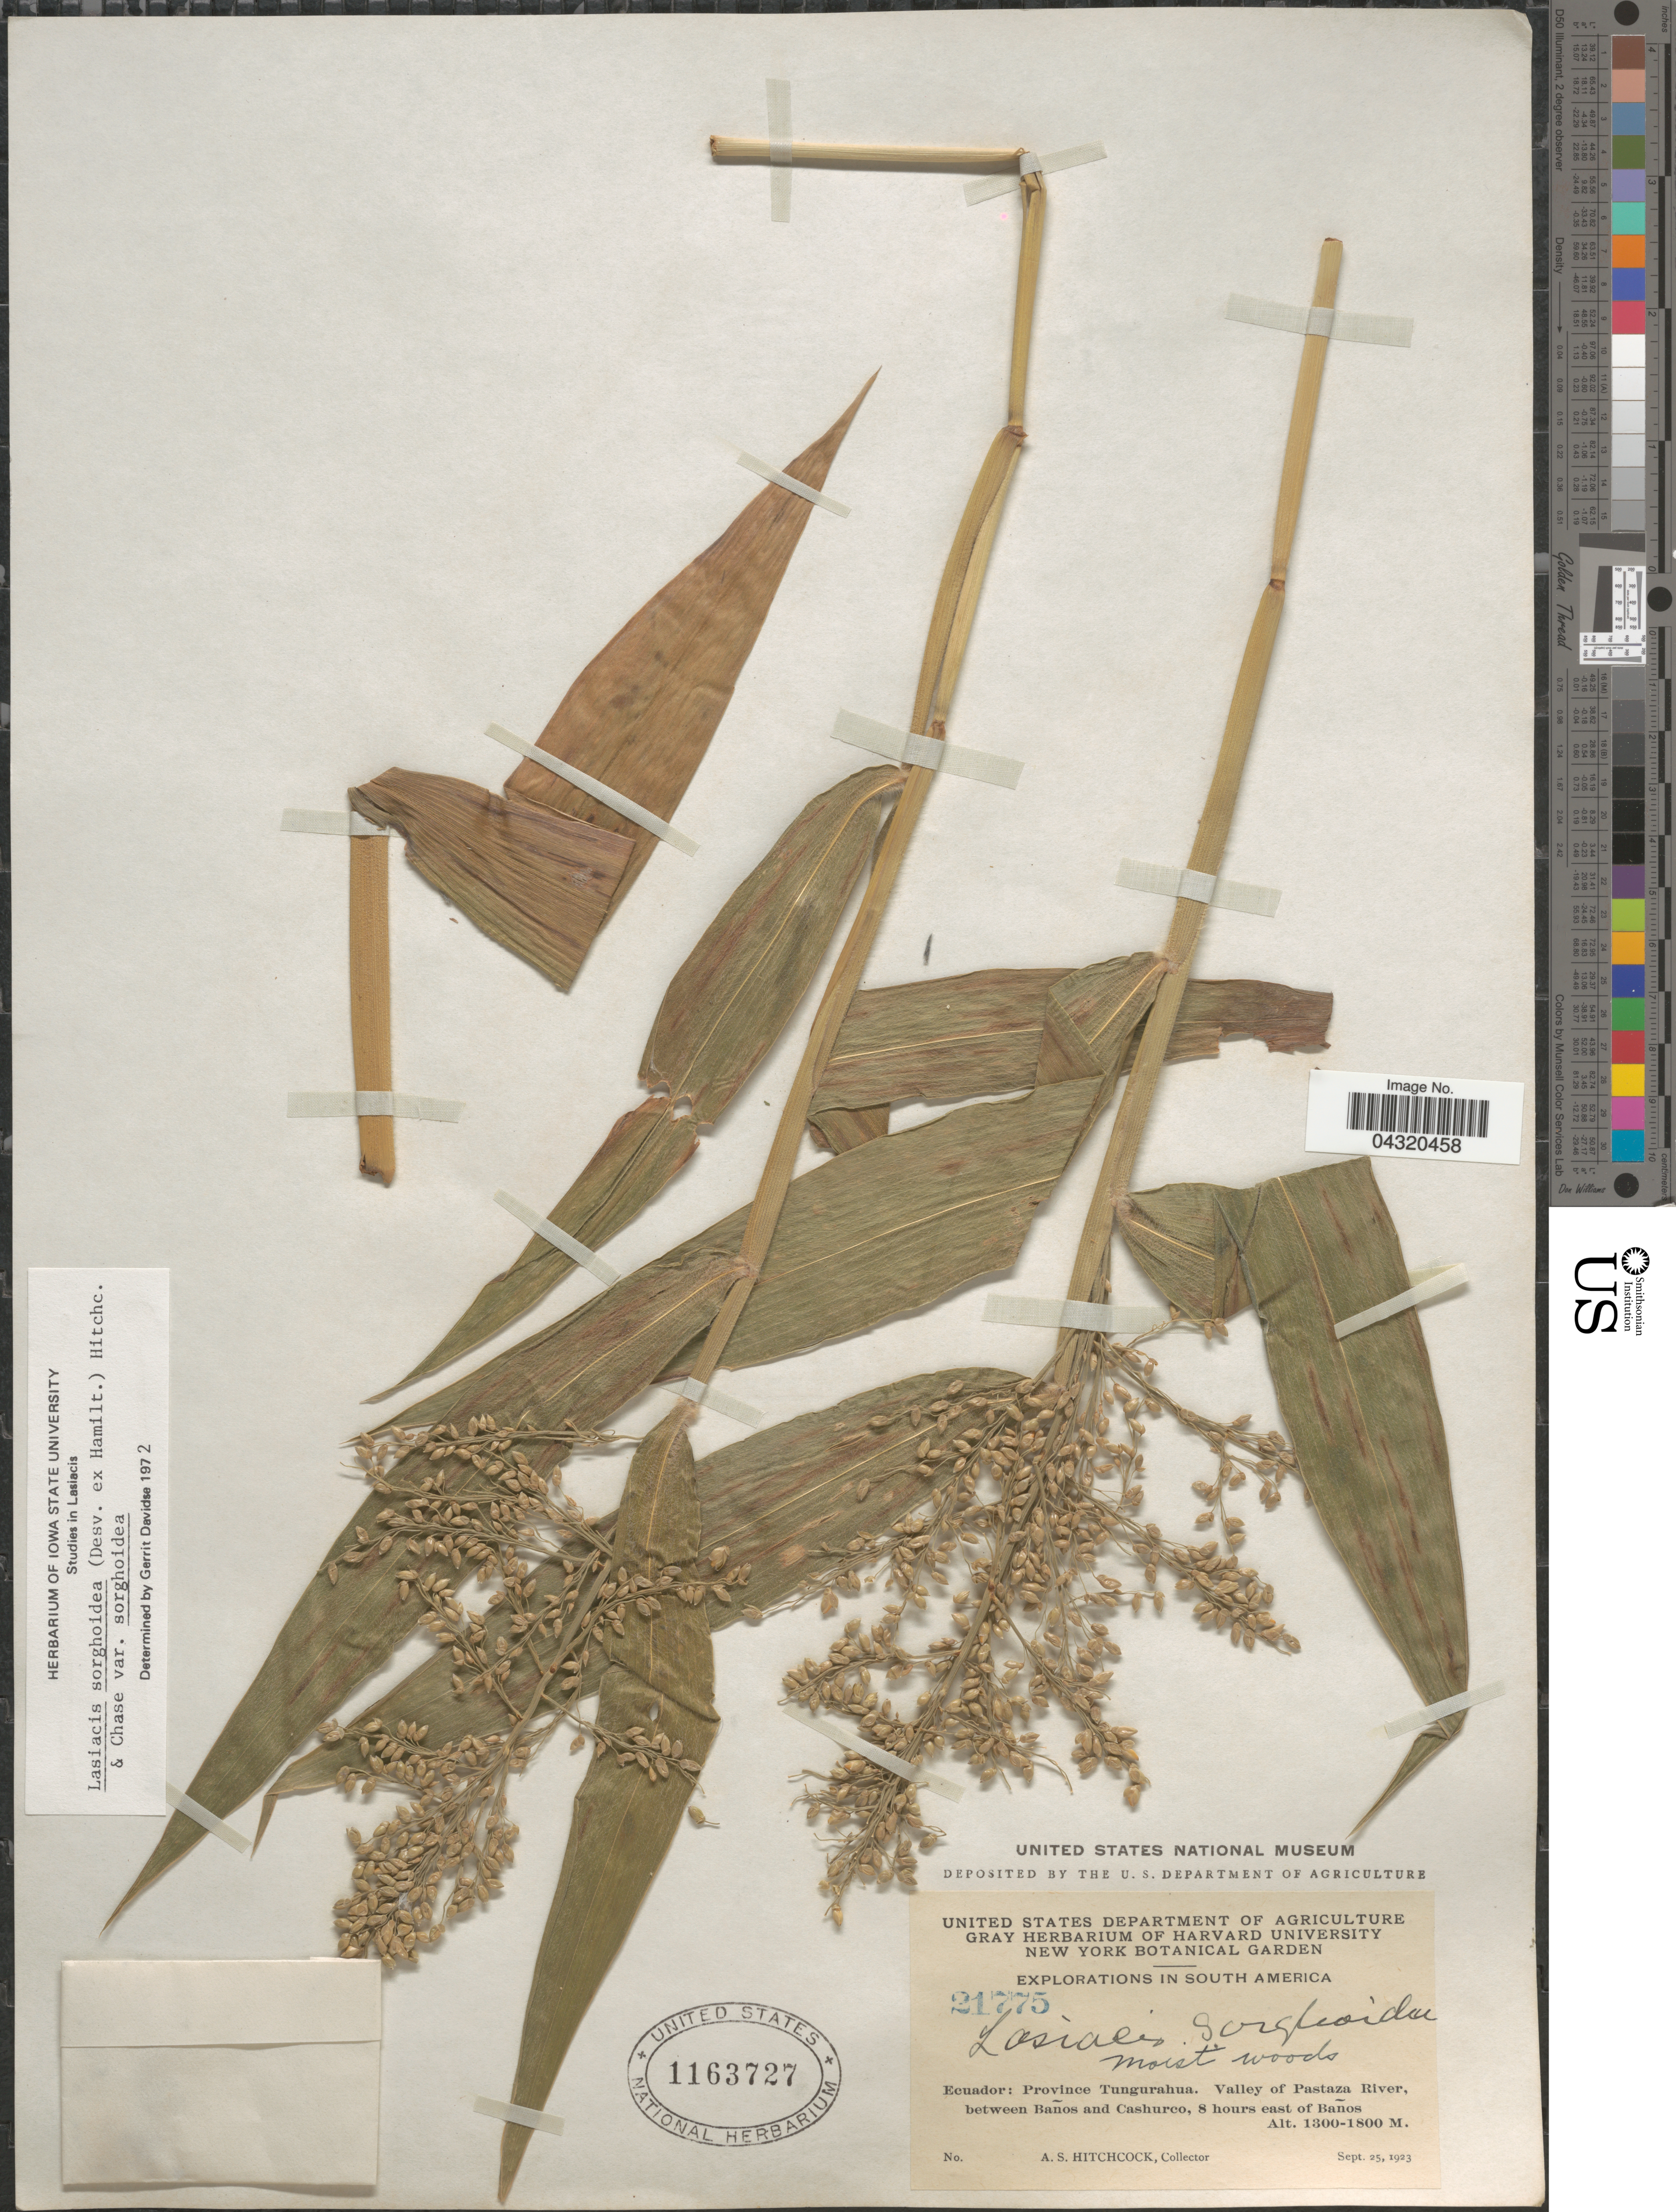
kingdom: Plantae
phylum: Tracheophyta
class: Liliopsida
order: Poales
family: Poaceae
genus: Lasiacis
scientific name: Lasiacis sorghoidea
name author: (Desv. ex Ham.) Hitchc. & Chase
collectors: A. S. Hitchcock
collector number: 21775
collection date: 1923-09-25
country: Ecuador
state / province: Tungurahua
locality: Explorations in South America. Valley of Pastaza River, between Baños and Cashurco, 8 hours east of Baños.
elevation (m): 1300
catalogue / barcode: US 1163727